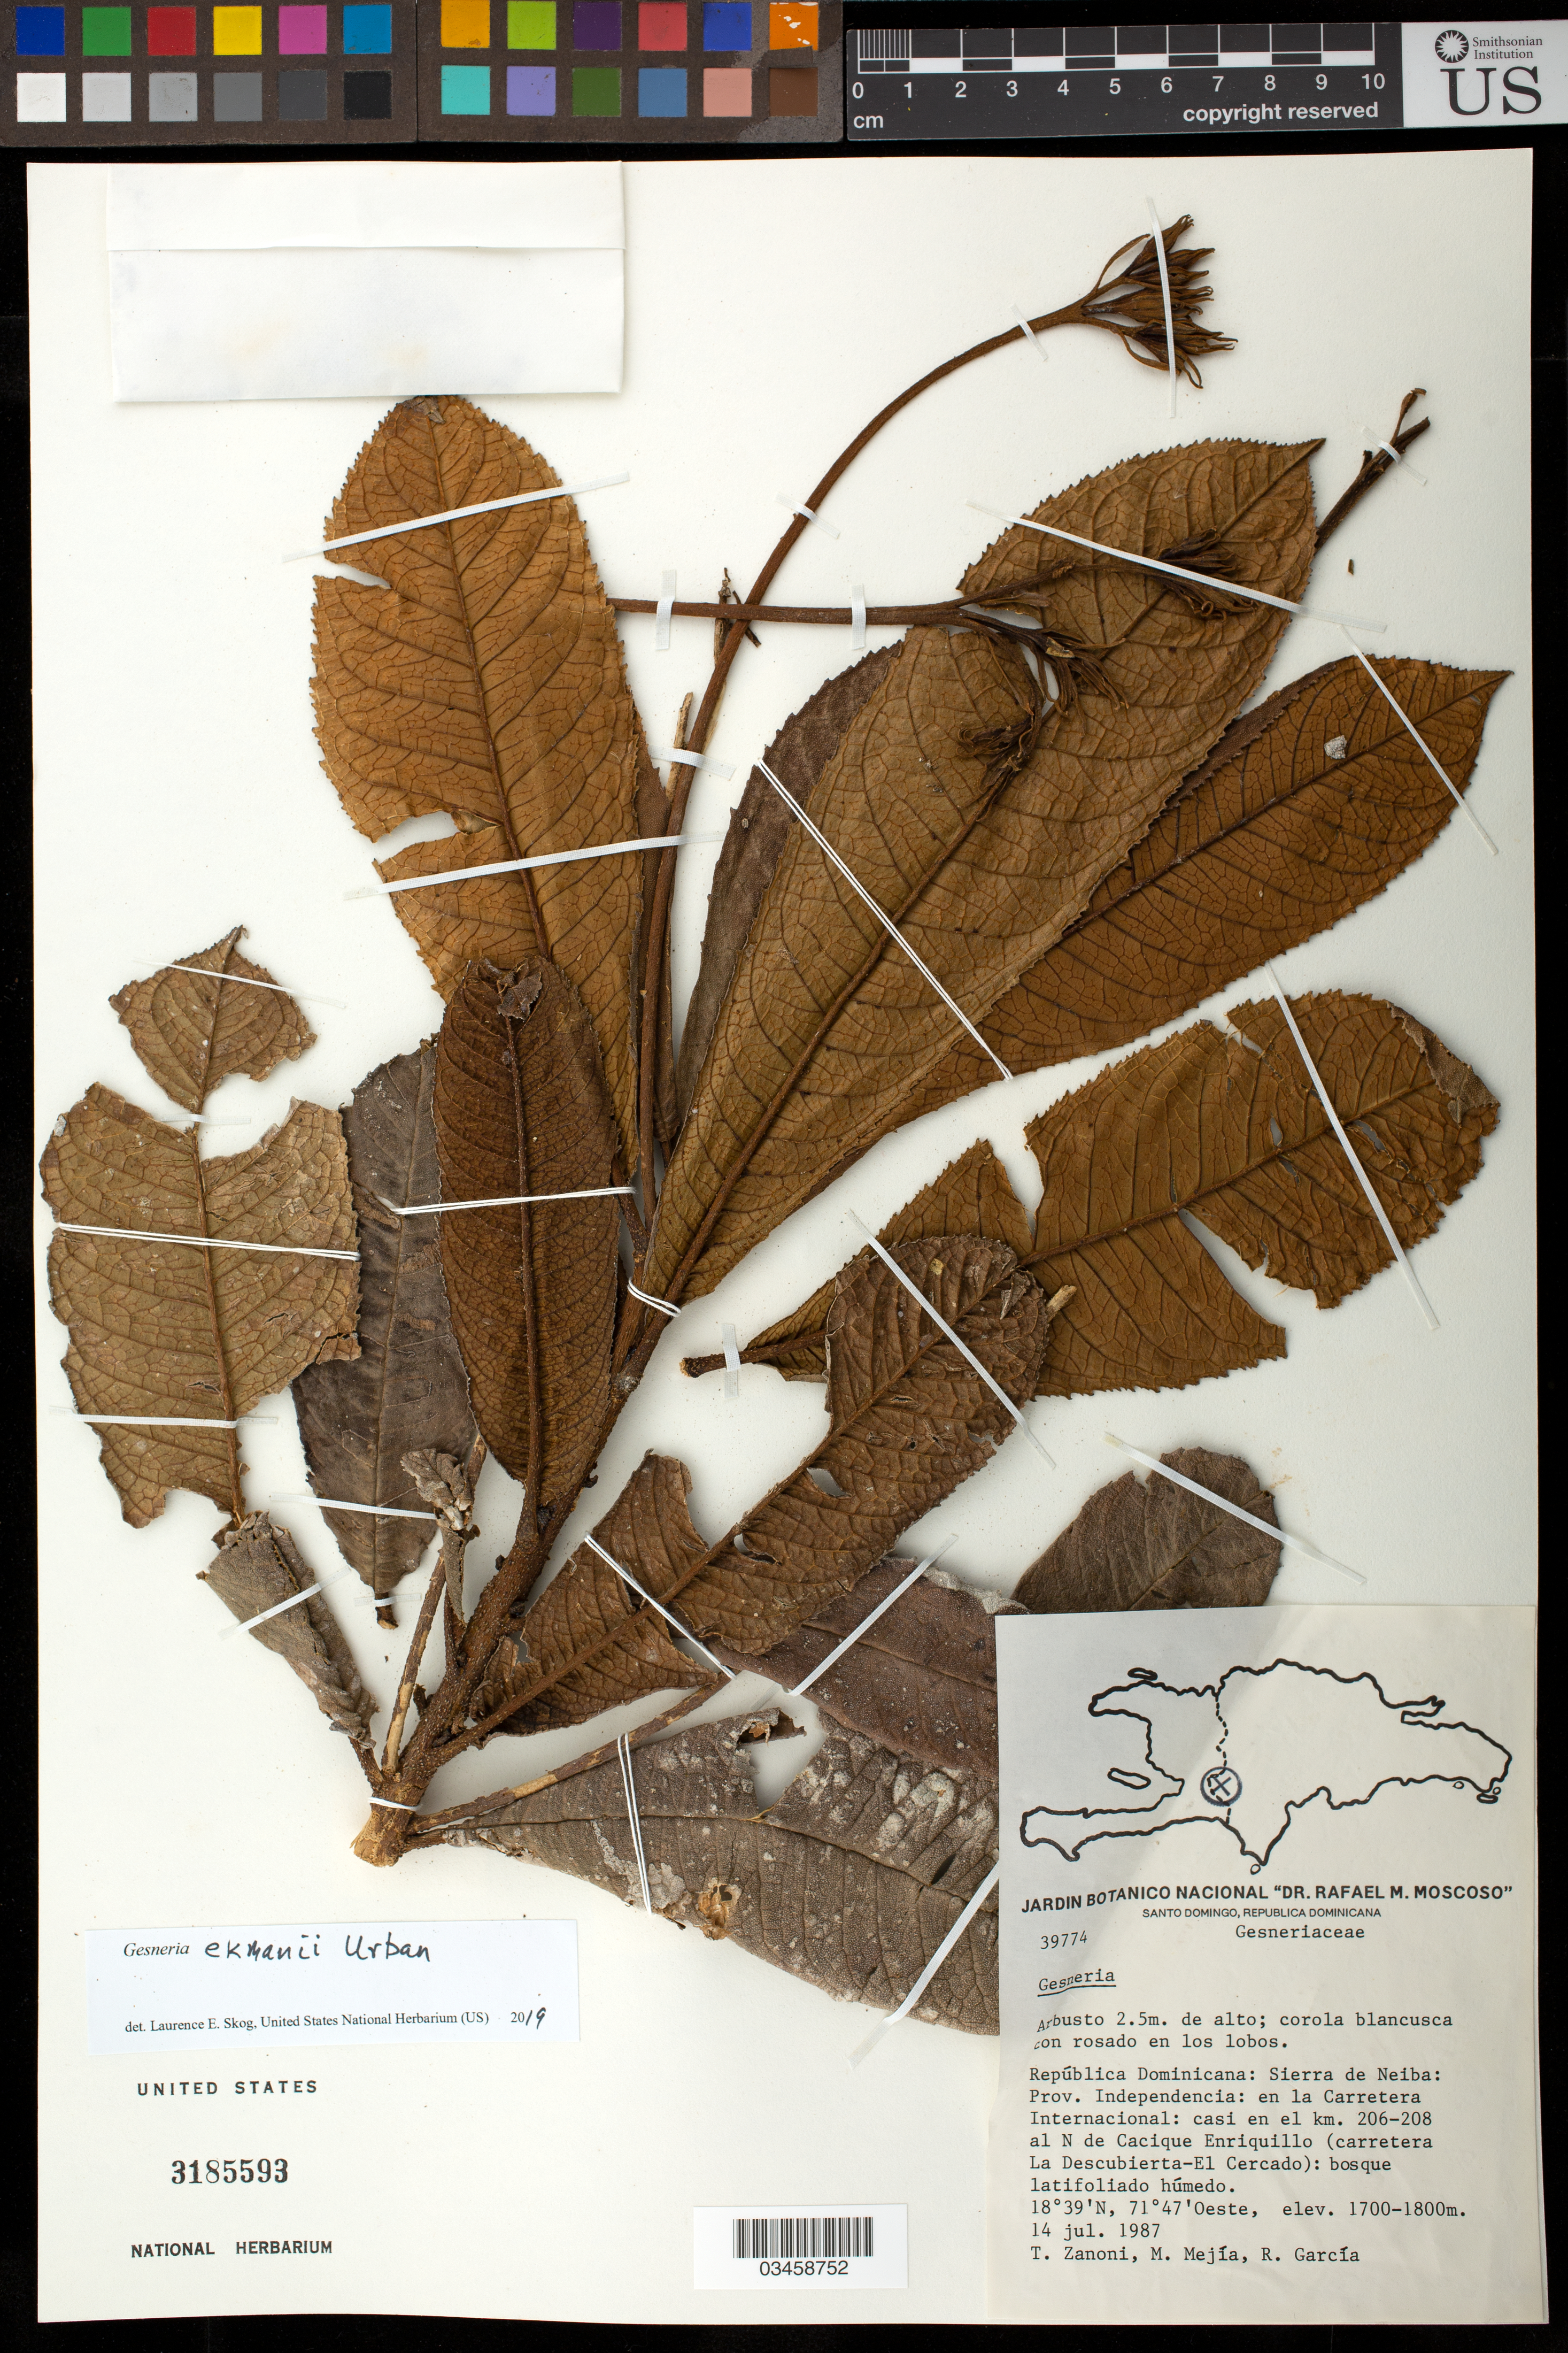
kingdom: Plantae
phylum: Tracheophyta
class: Magnoliopsida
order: Lamiales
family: Gesneriaceae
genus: Gesneria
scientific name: Gesneria ekmanii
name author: Urb.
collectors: T. A. Zanoni, M. Mejia & R. García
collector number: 39774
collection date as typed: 14 Jul 1987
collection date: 1987-07-14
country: Dominican Republic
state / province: Independencia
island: Hispaniola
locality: Sierra de Neiba: en la Carretera Internacional, casi km 206-208, al N de Cacique Enriquillo (carretera La Descubierta - El Cercado)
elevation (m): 1700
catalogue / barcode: US 3185593